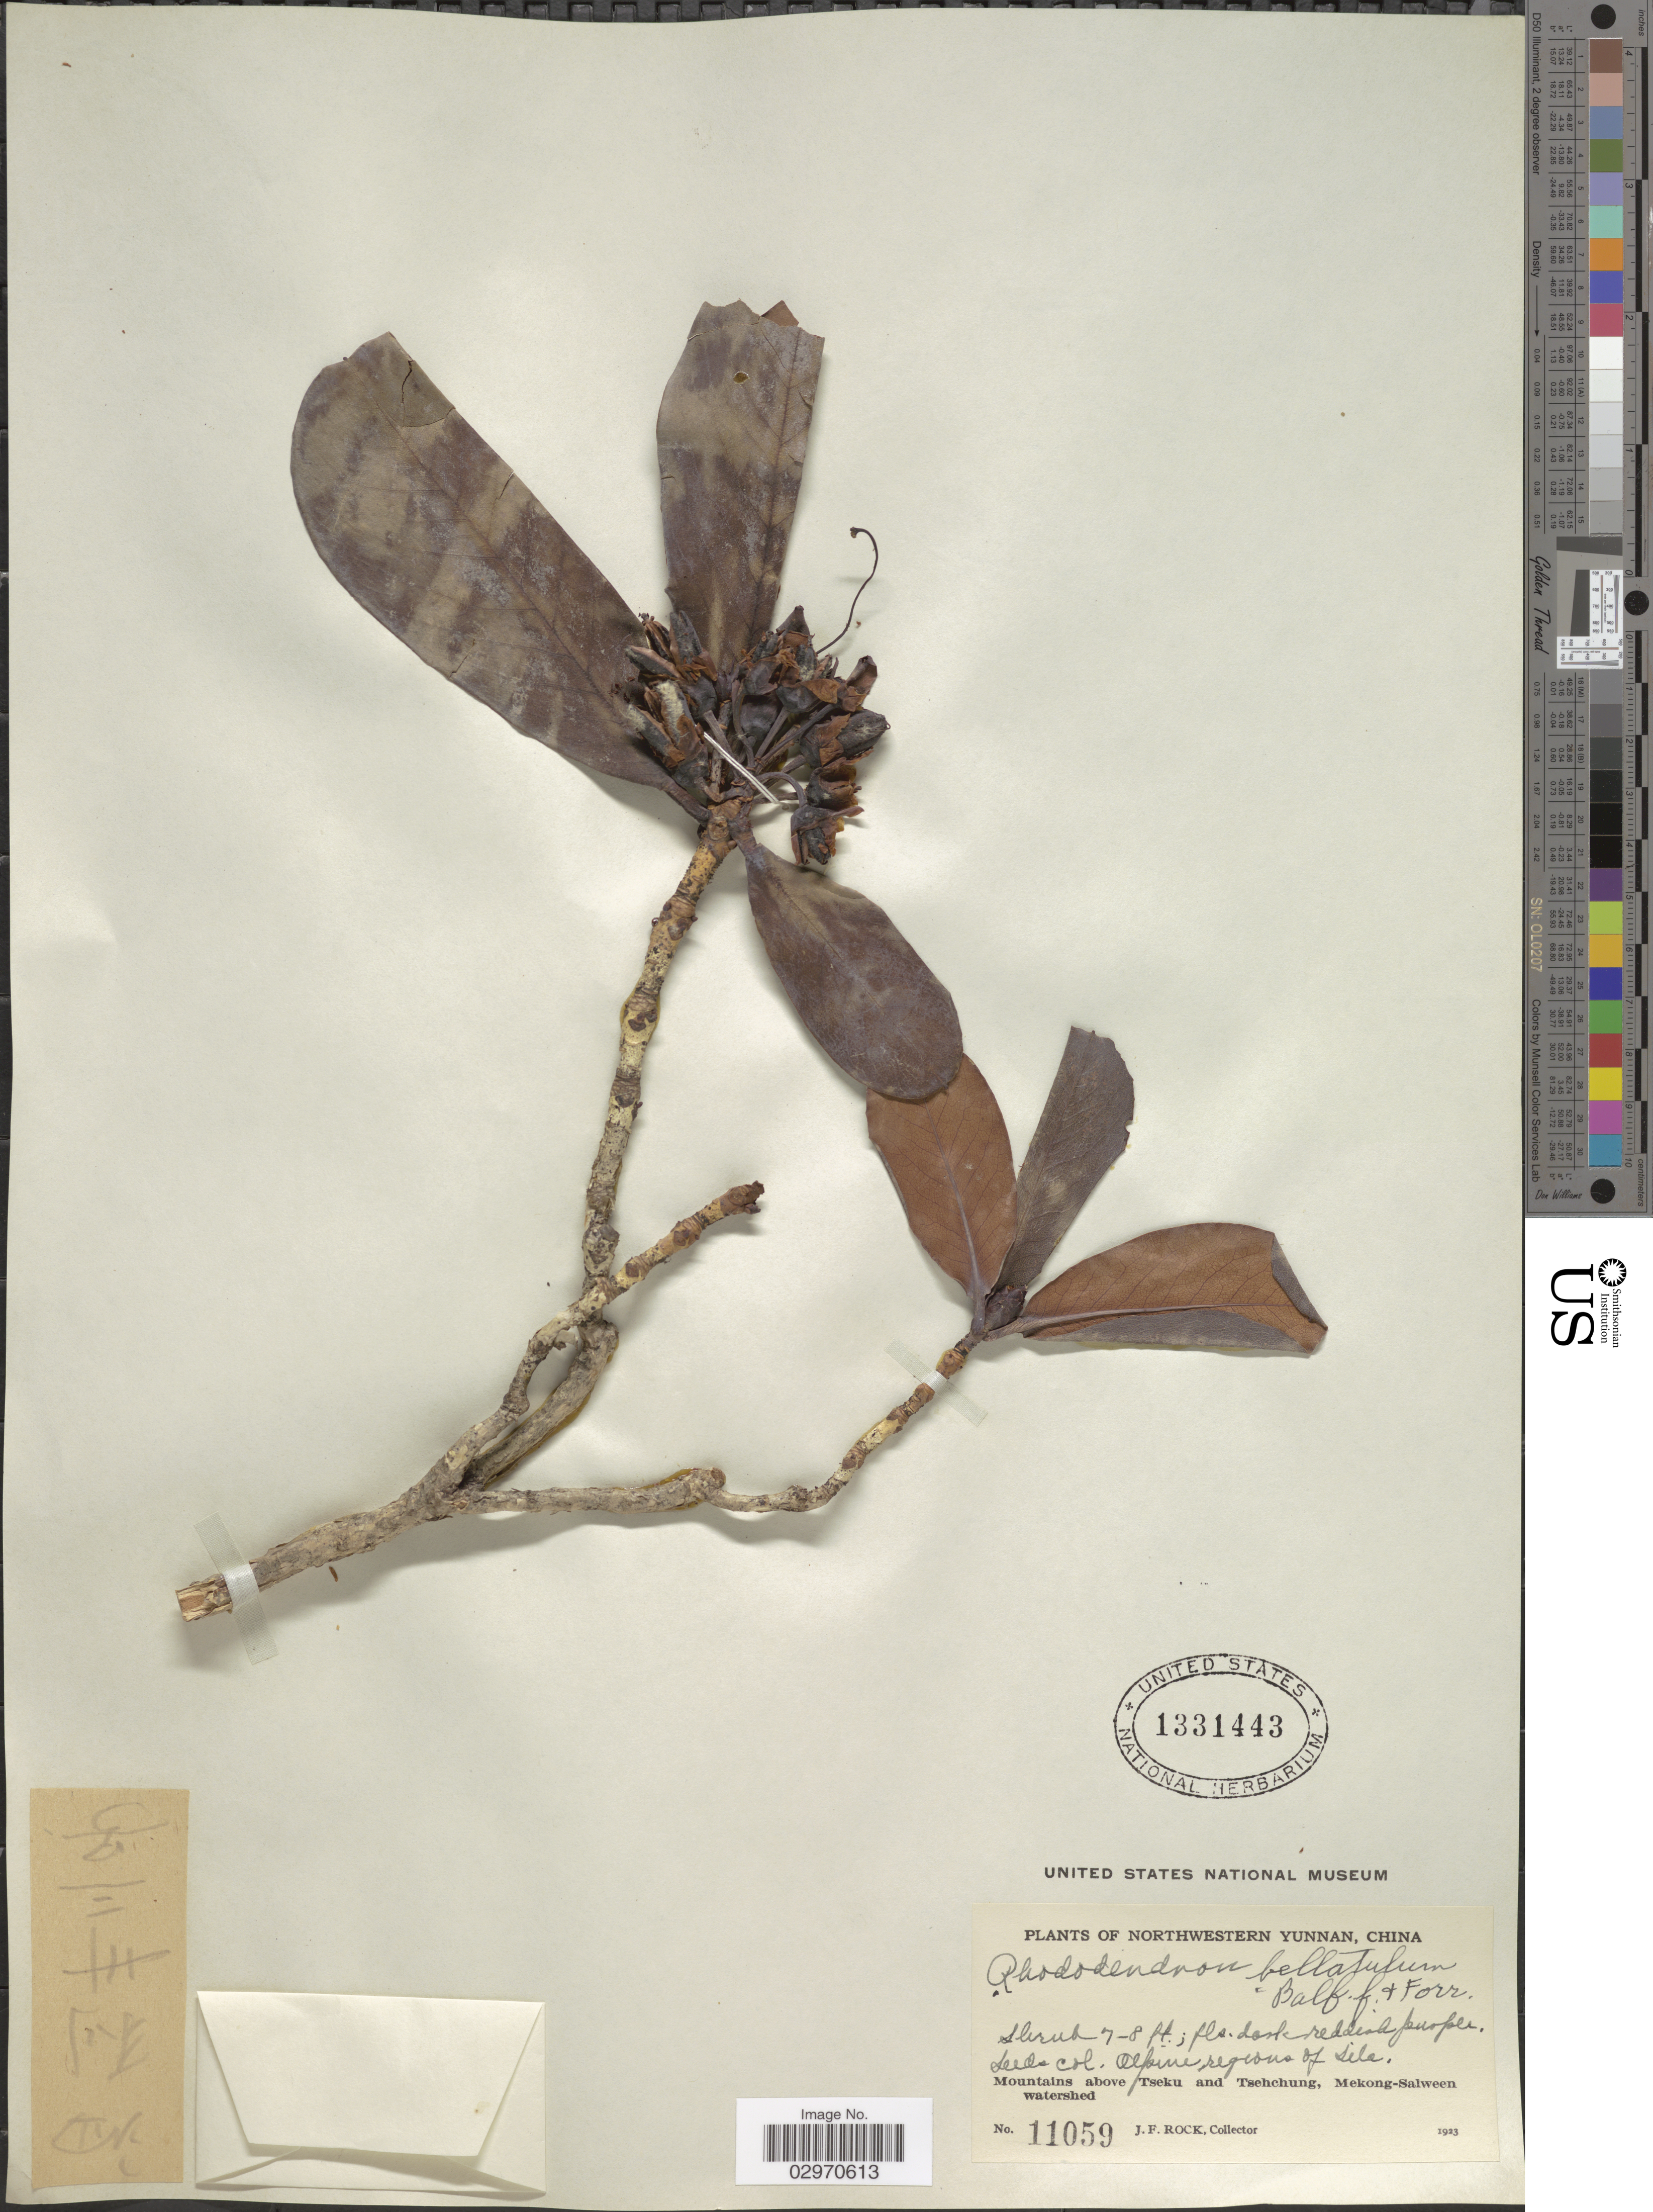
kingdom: Plantae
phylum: Tracheophyta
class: Magnoliopsida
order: Ericales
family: Ericaceae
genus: Rhododendron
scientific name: Rhododendron eclecteum var. bellatulum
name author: Tagg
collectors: J. Rock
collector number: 11059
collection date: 1923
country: China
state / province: Yunnan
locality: Northwestern Yunnan. Alpine regions of Sila. Mountains above Tseku and Tsehchung, Mekong-Salween watershed.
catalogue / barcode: US 1331443